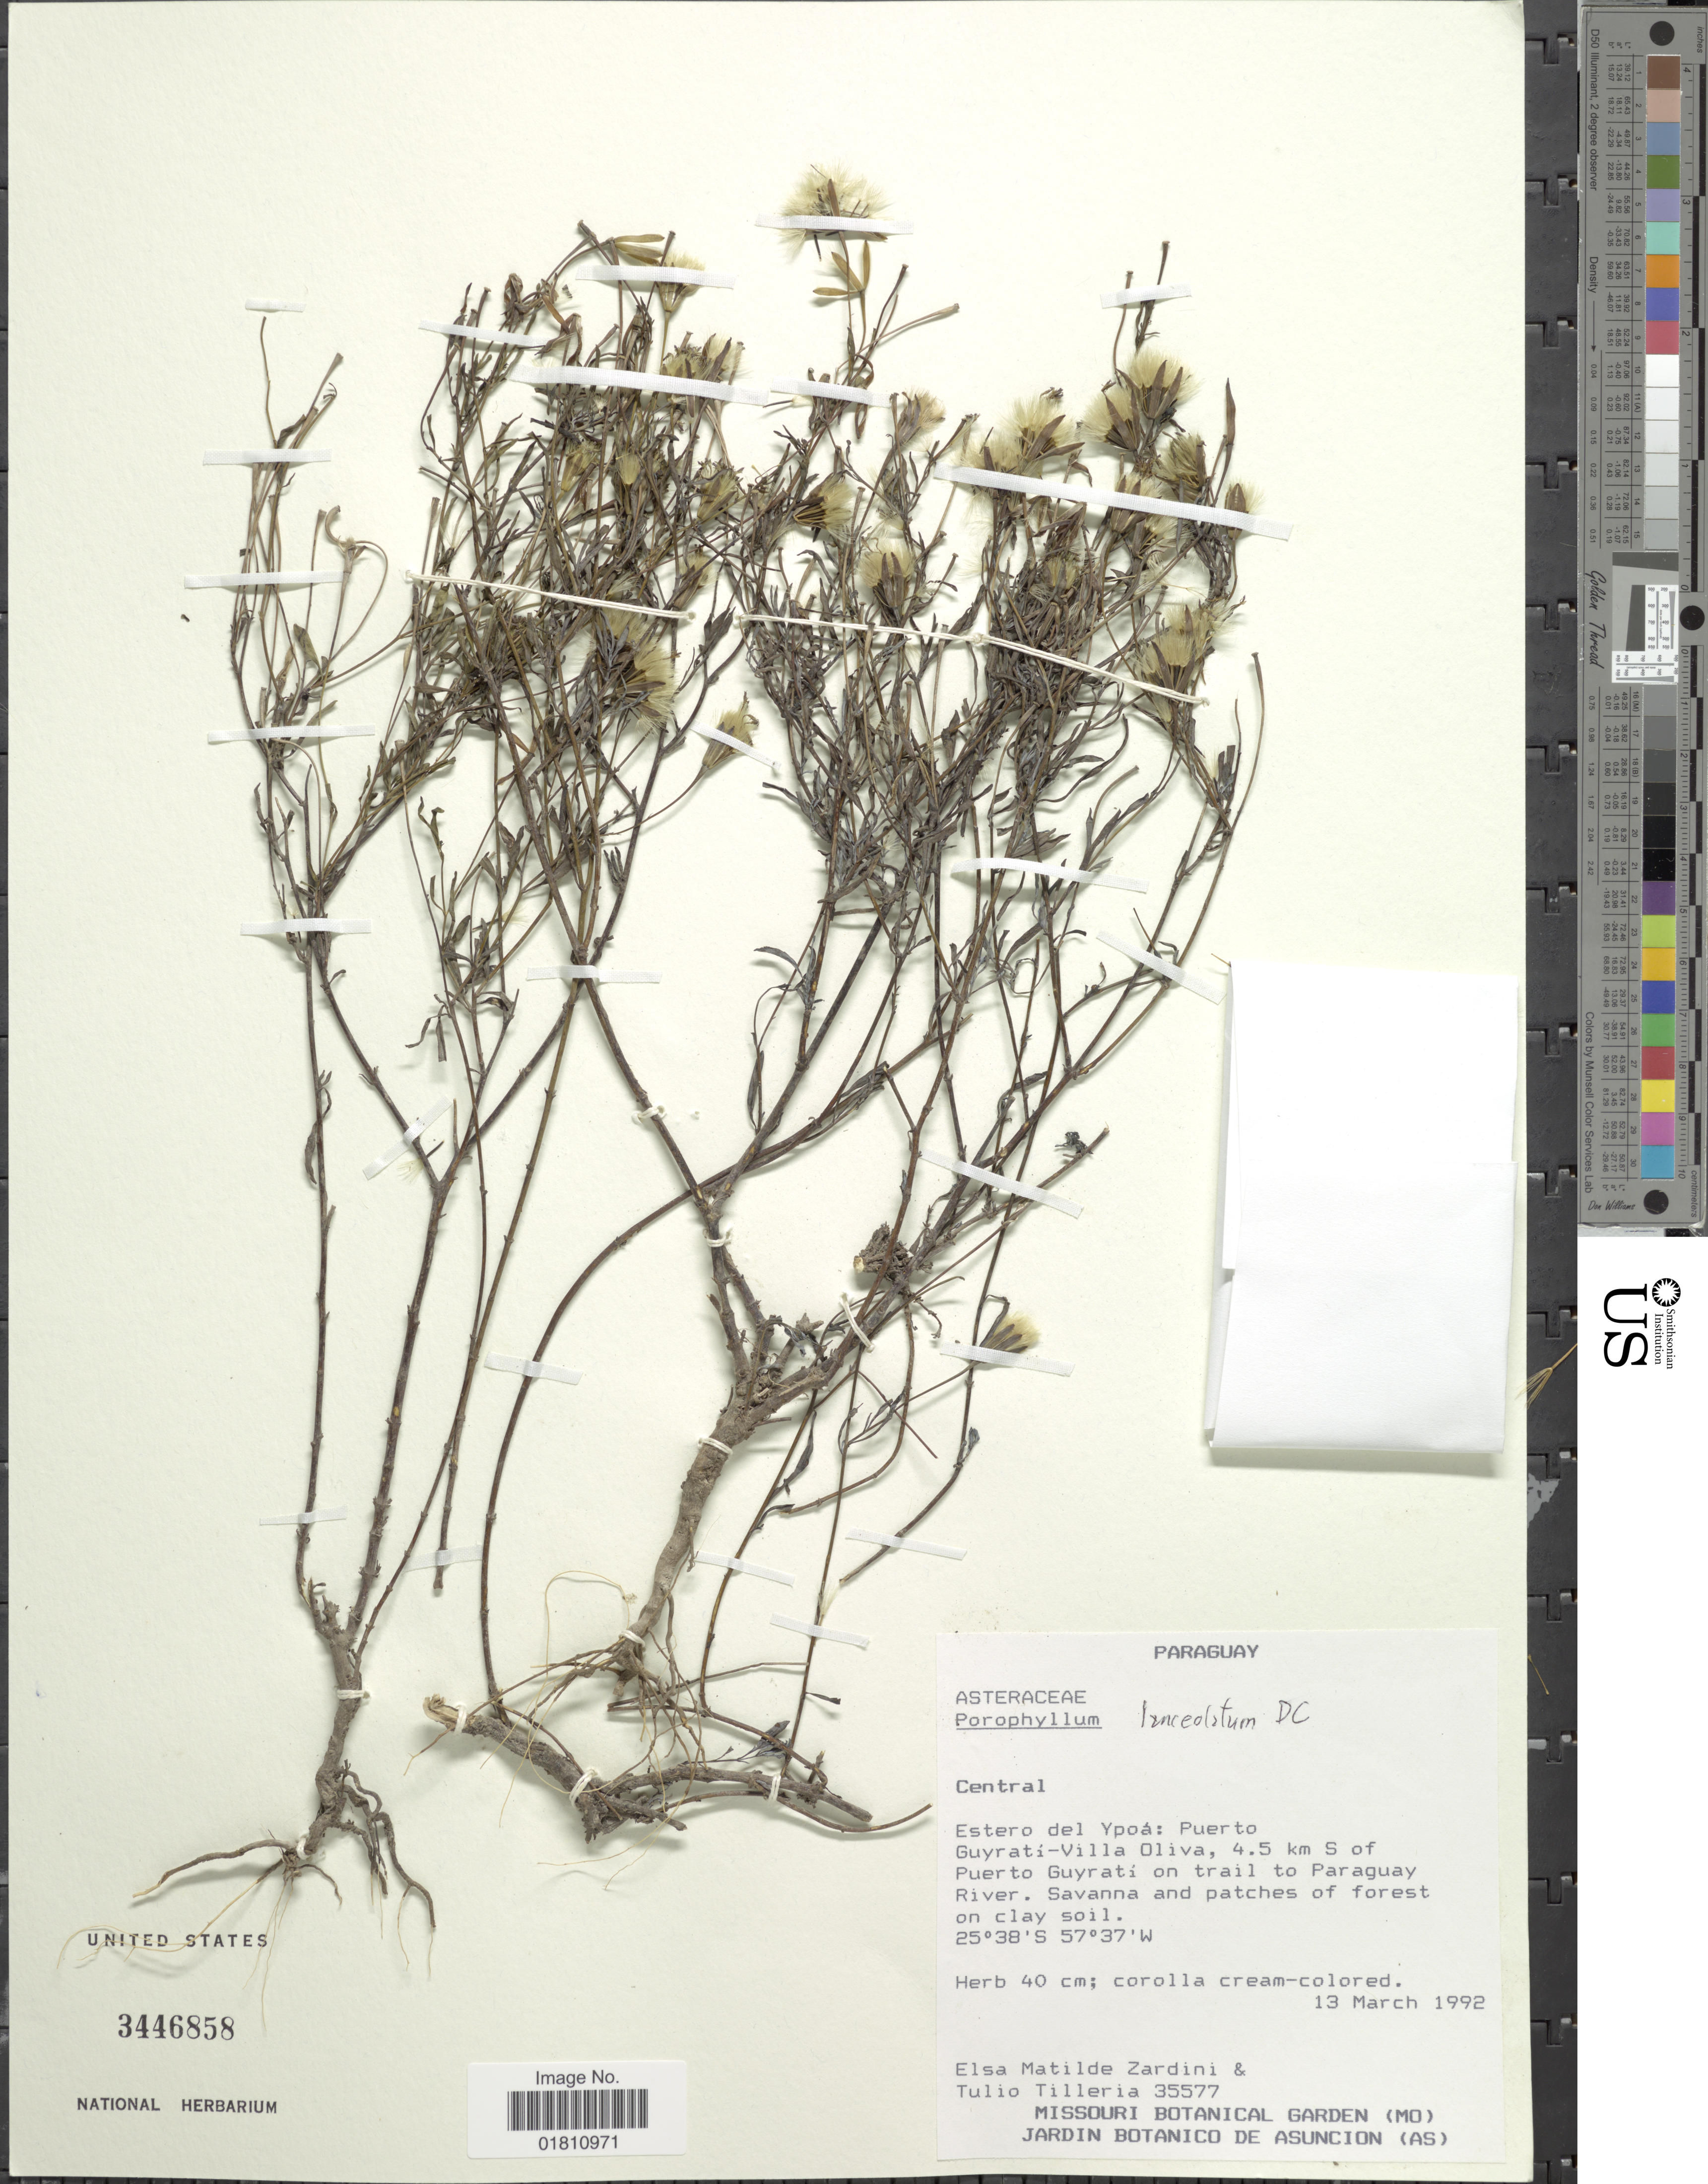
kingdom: Plantae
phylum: Tracheophyta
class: Magnoliopsida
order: Asterales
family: Asteraceae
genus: Porophyllum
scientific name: Porophyllum lanceolatum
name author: DC.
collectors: E. M. Zardini & T. Tilleria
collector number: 35577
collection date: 1992-03-13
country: Paraguay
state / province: Central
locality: Estero del Ypoá: Puerto Guyratí-Villa Oliva, 4.5 km S of Puero Guyratí on rail to Paraguay River. Savanna and patches of forest on clay soil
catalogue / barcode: US 3446858